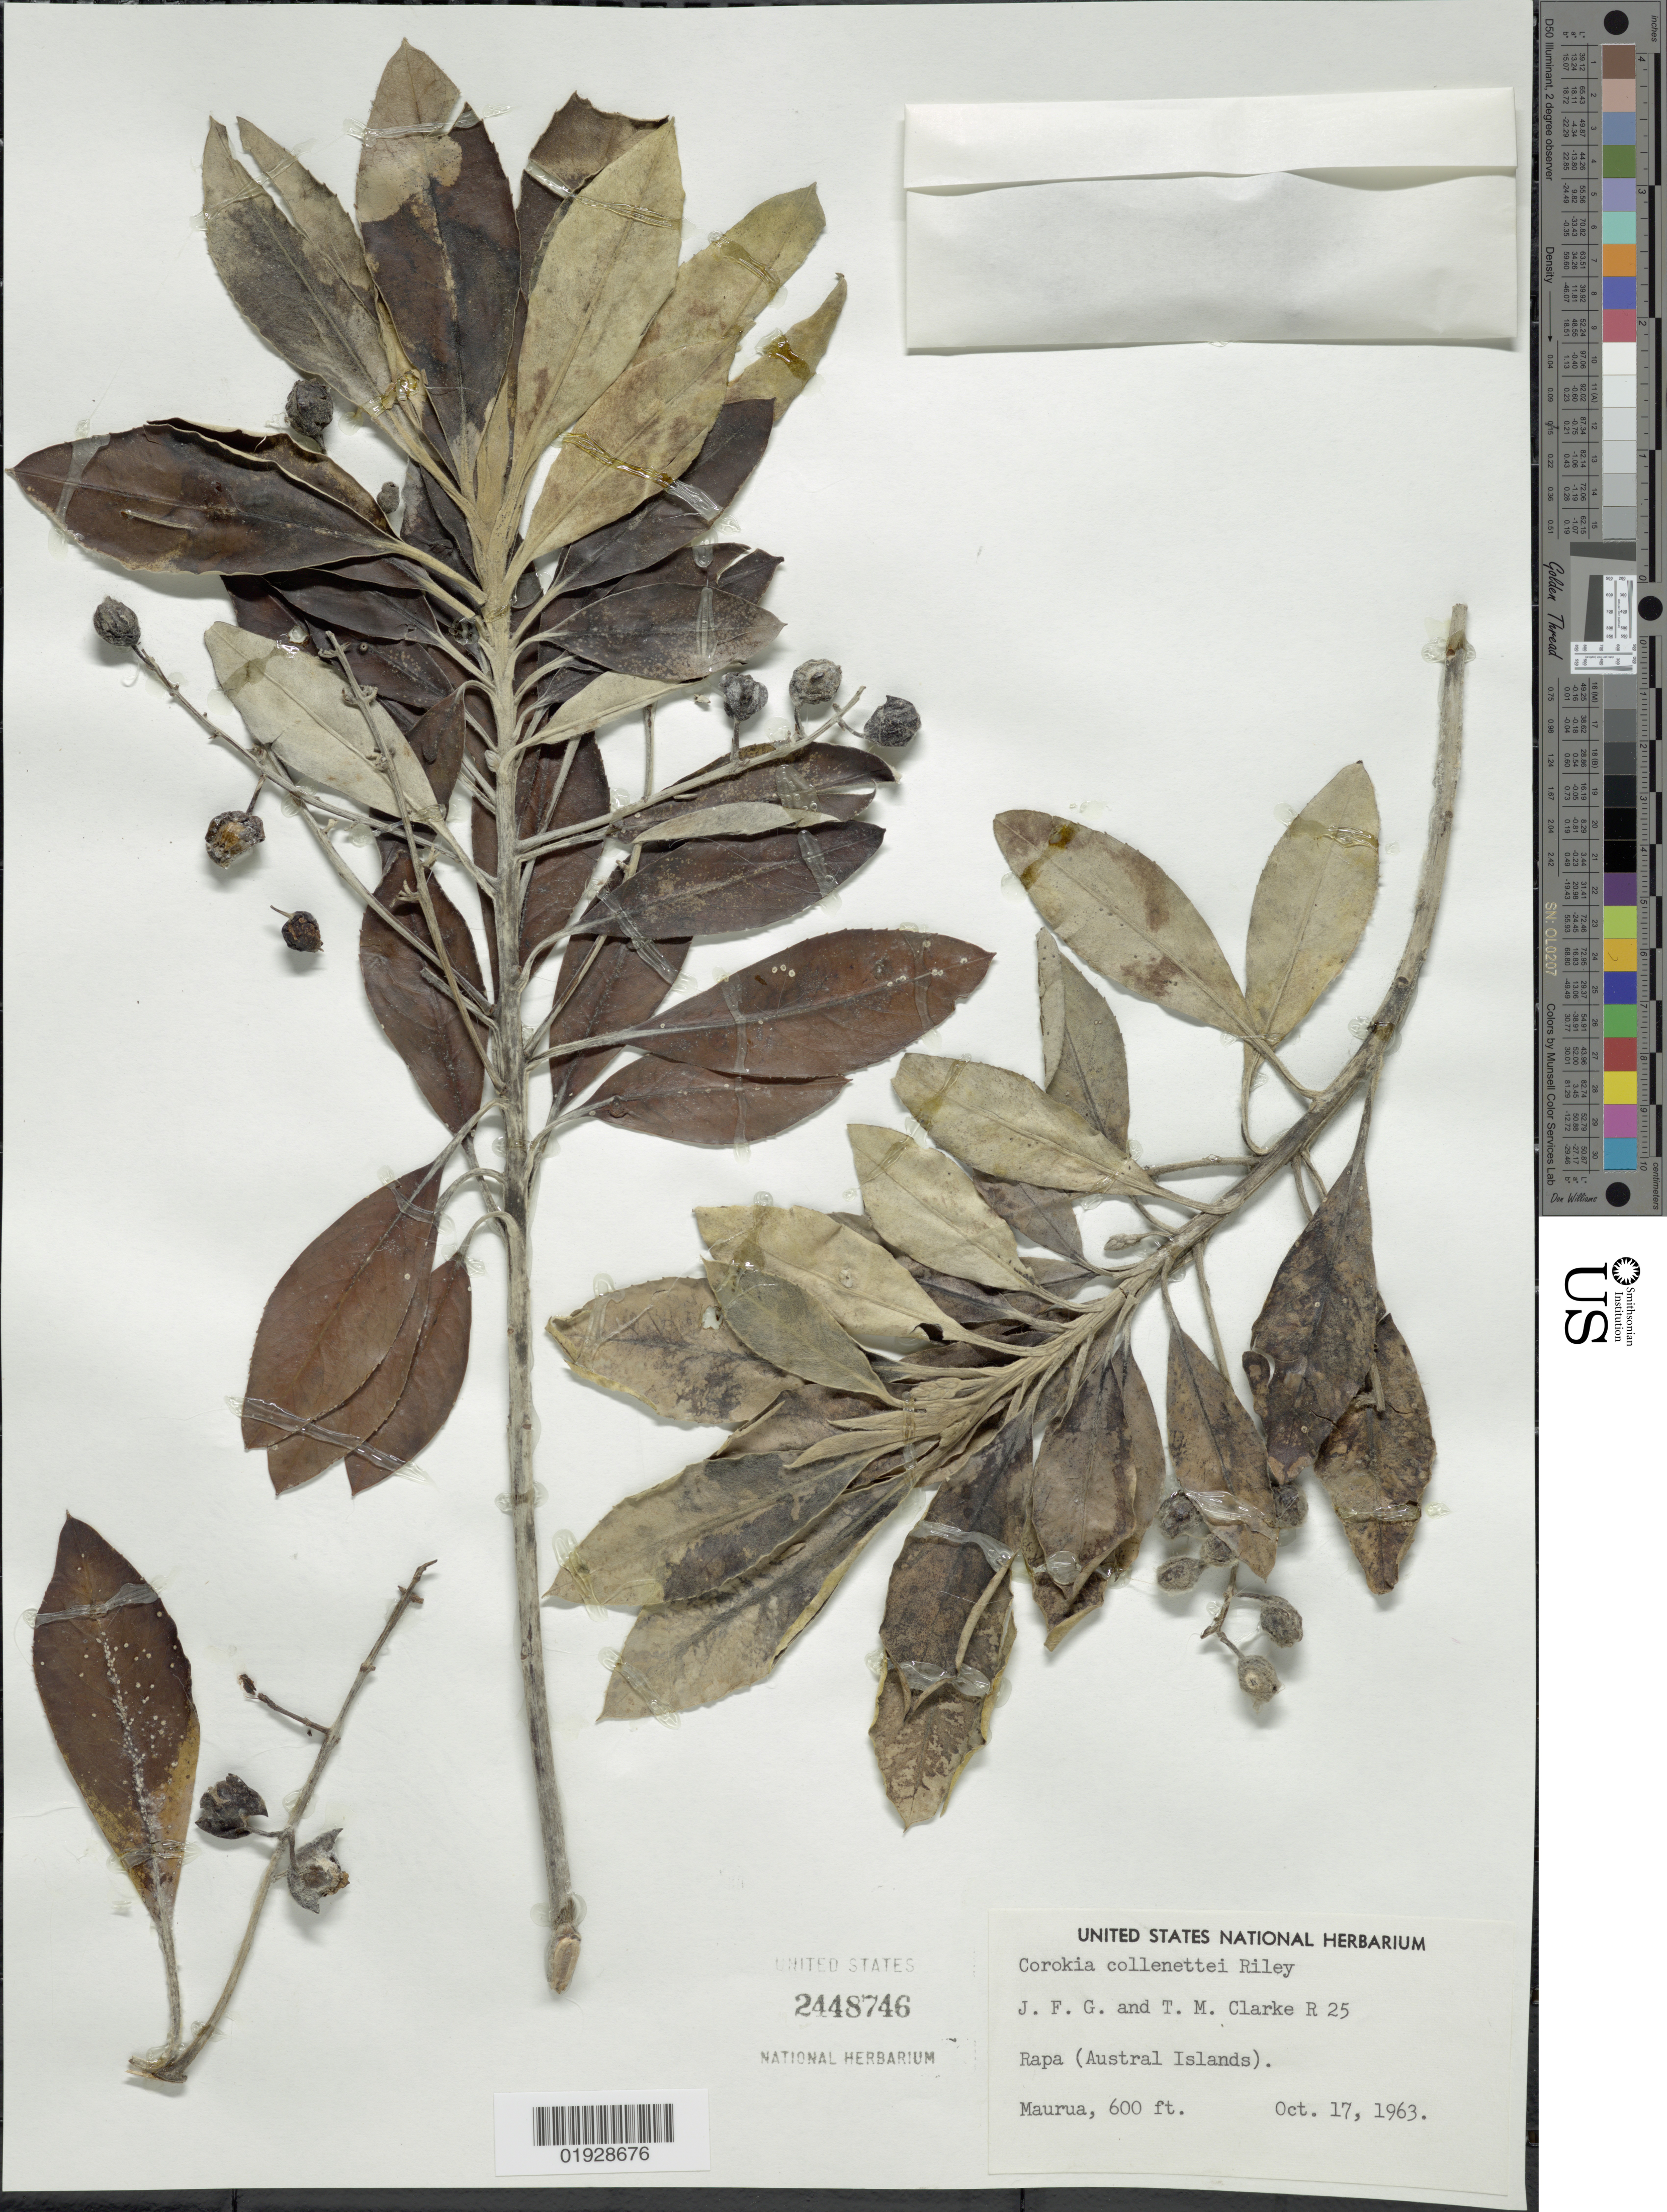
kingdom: Plantae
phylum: Tracheophyta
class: Magnoliopsida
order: Asterales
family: Argophyllaceae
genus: Corokia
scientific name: Corokia collenettei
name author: L. Riley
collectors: J. F. Gates-Clarke & T. M. Clarke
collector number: R 25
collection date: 1963-10-17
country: French Polynesia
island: Rapa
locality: Rapa (Austral Islands). Maurua.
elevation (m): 183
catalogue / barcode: US 2448746